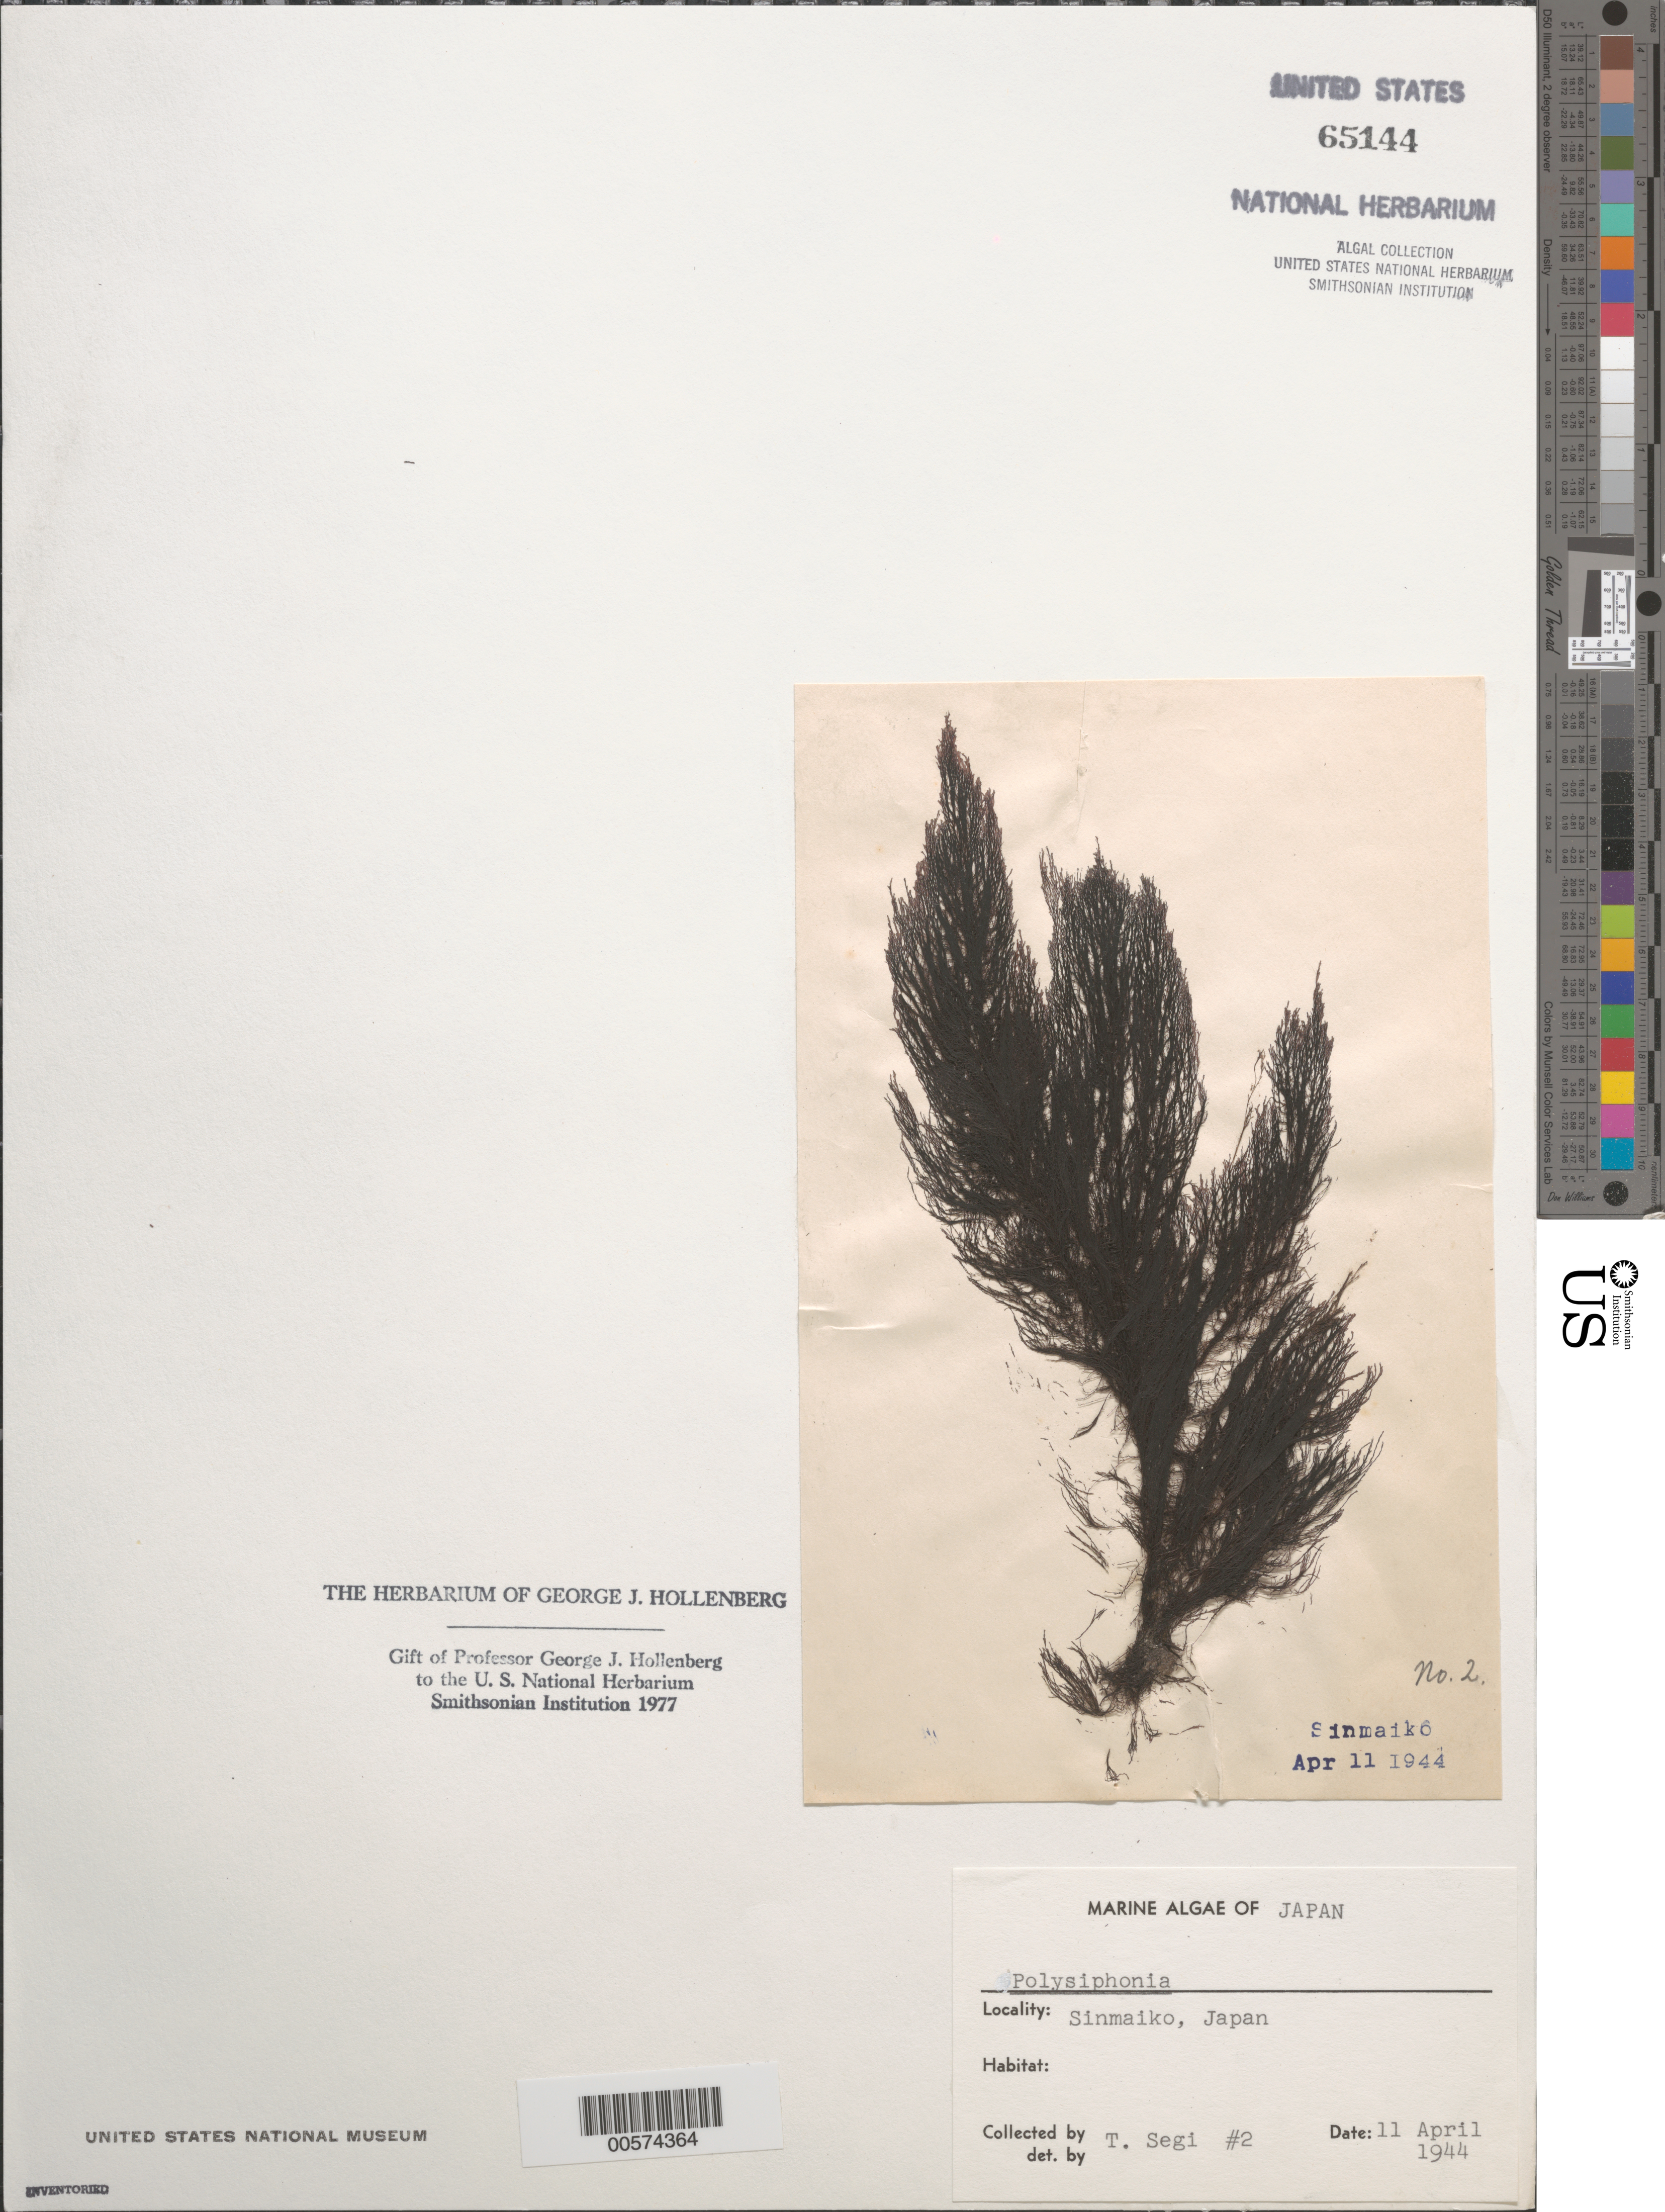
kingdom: Plantae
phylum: Rhodophyta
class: Florideophyceae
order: Ceramiales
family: Rhodomelaceae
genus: Polysiphonia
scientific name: Polysiphonia sp.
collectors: T. Segi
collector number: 2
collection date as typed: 11 Apr 1944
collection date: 1944-04-11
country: Japan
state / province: Aiti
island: Honshu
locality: Shinmaiko (Sinmaiko)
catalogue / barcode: US 65144